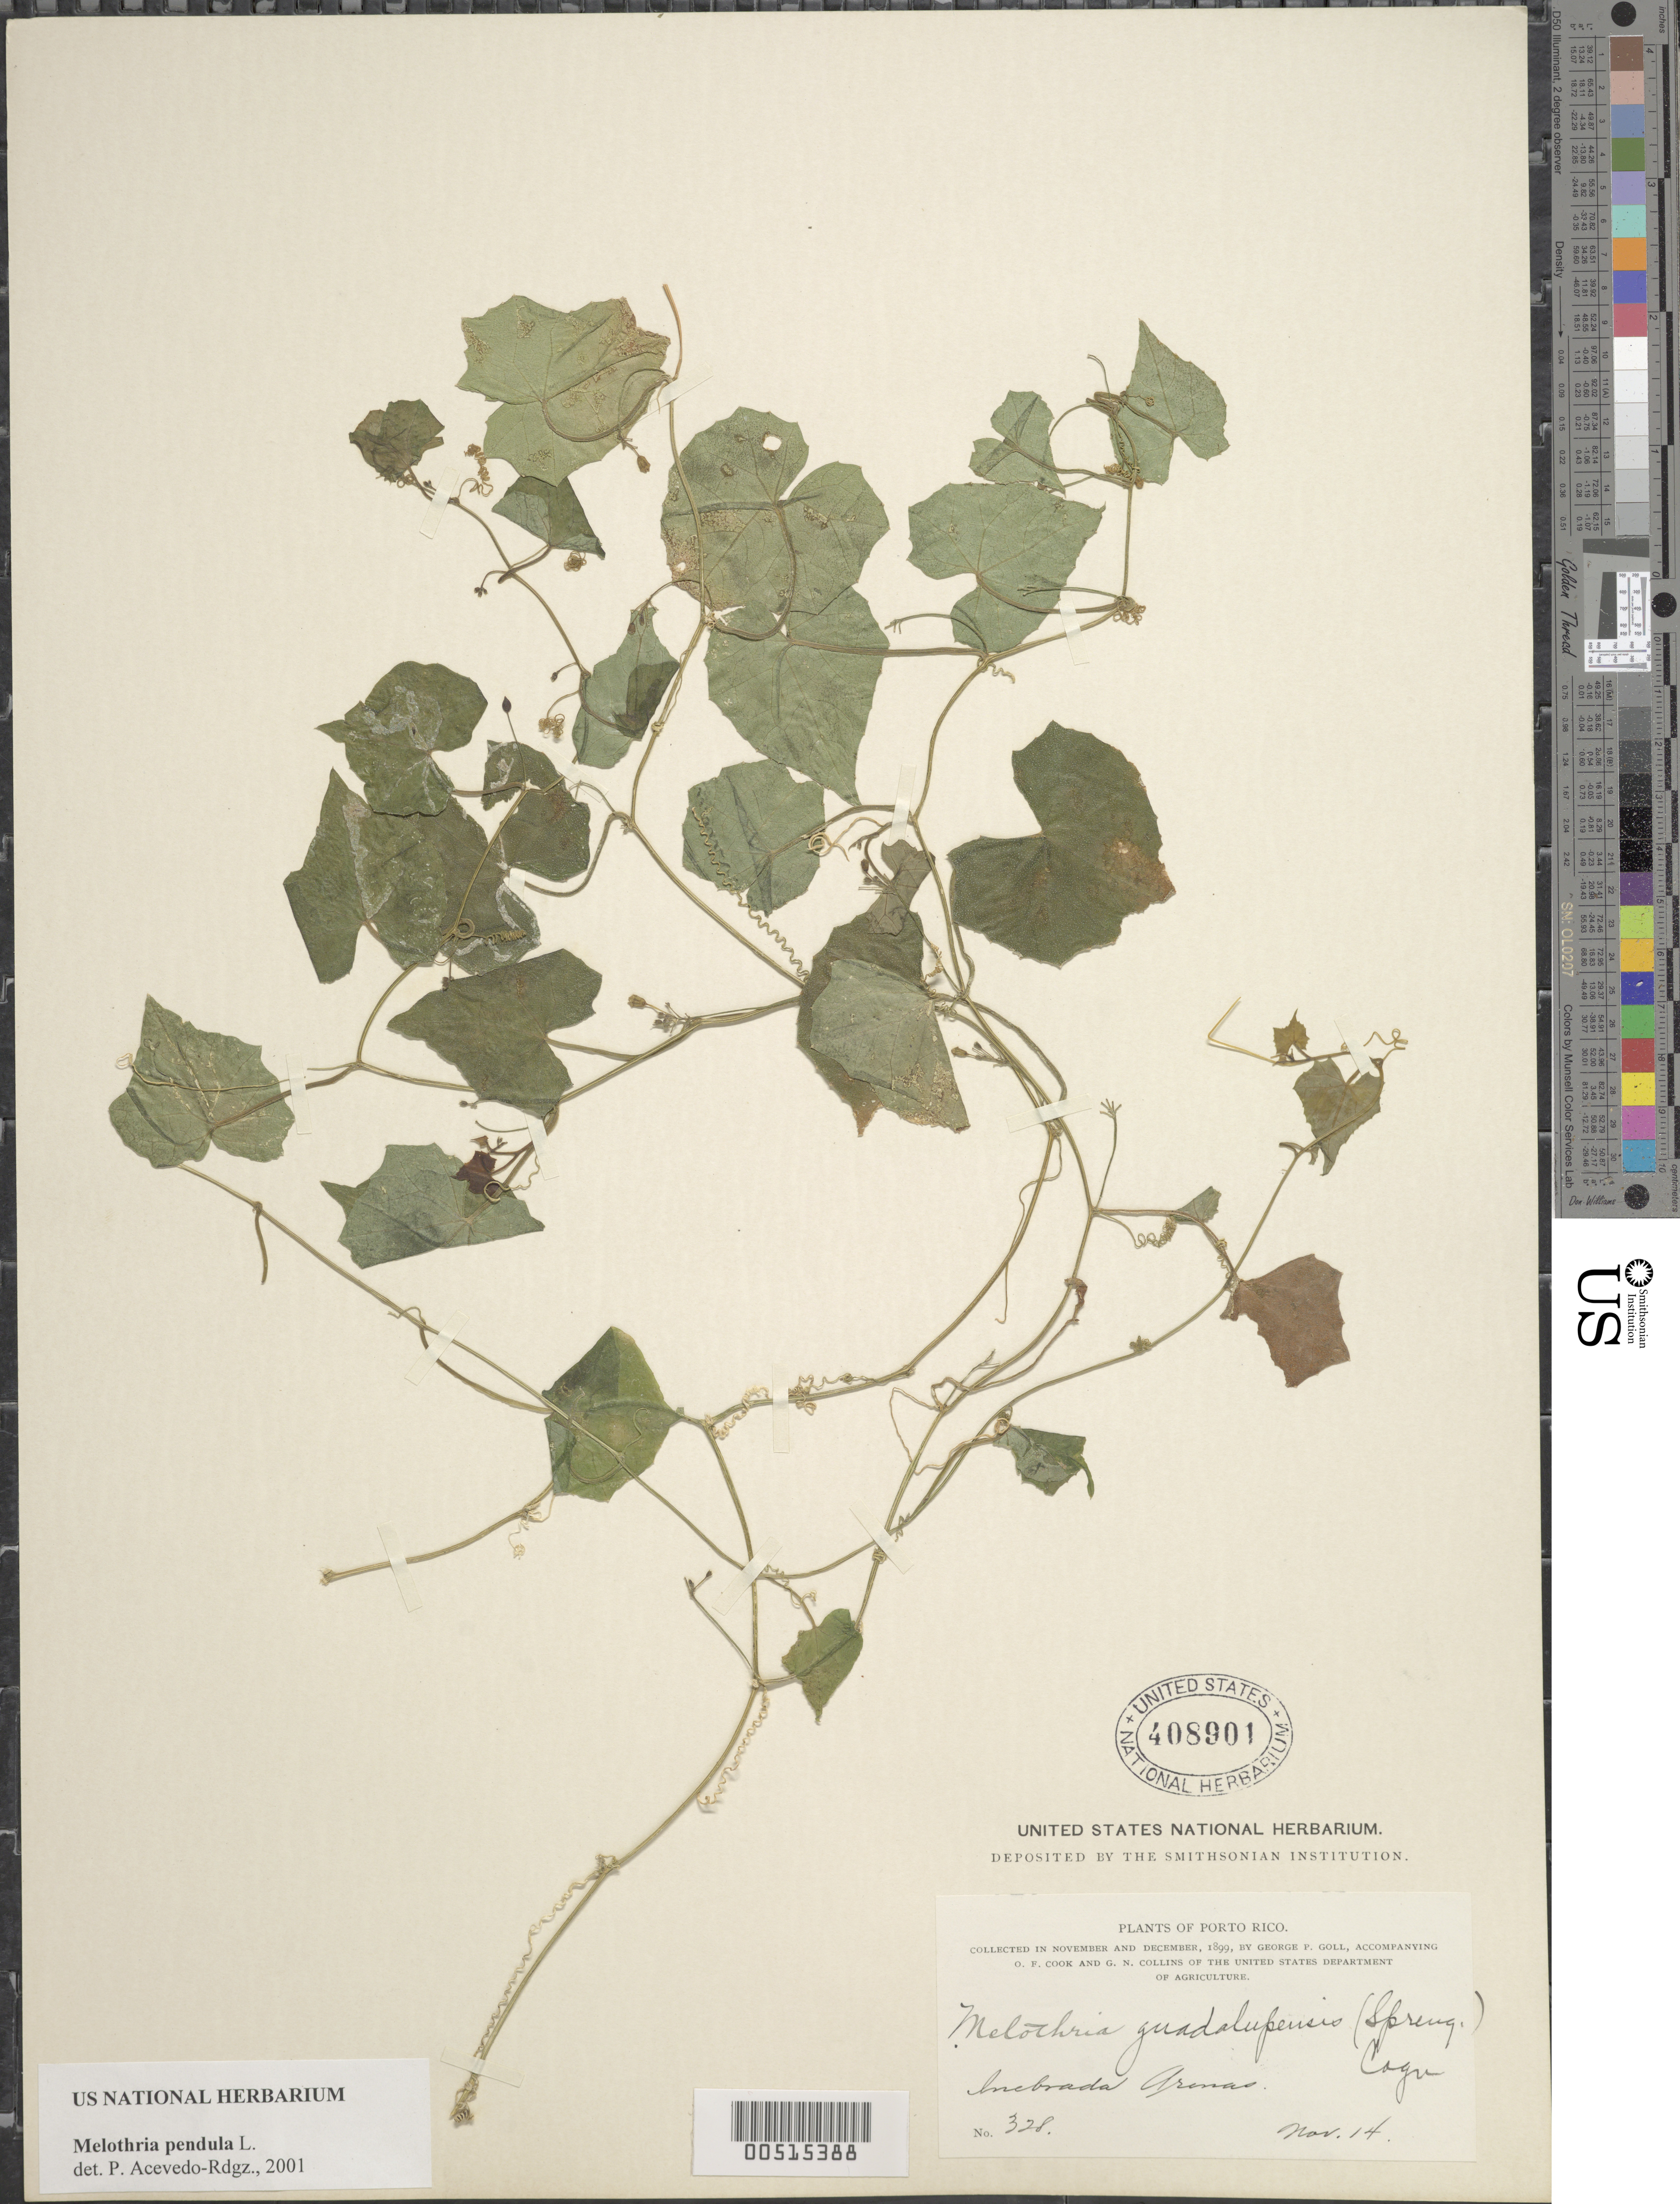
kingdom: Plantae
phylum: Tracheophyta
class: Magnoliopsida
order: Cucurbitales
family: Cucurbitaceae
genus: Melothria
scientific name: Melothria guadalupensis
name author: (Spreng.) Cogn.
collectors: G. Goll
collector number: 328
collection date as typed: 14 Nov 1899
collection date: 1899-11-14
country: Puerto Rico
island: Greater Antilles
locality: Inebrada Armas.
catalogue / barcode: US 408901